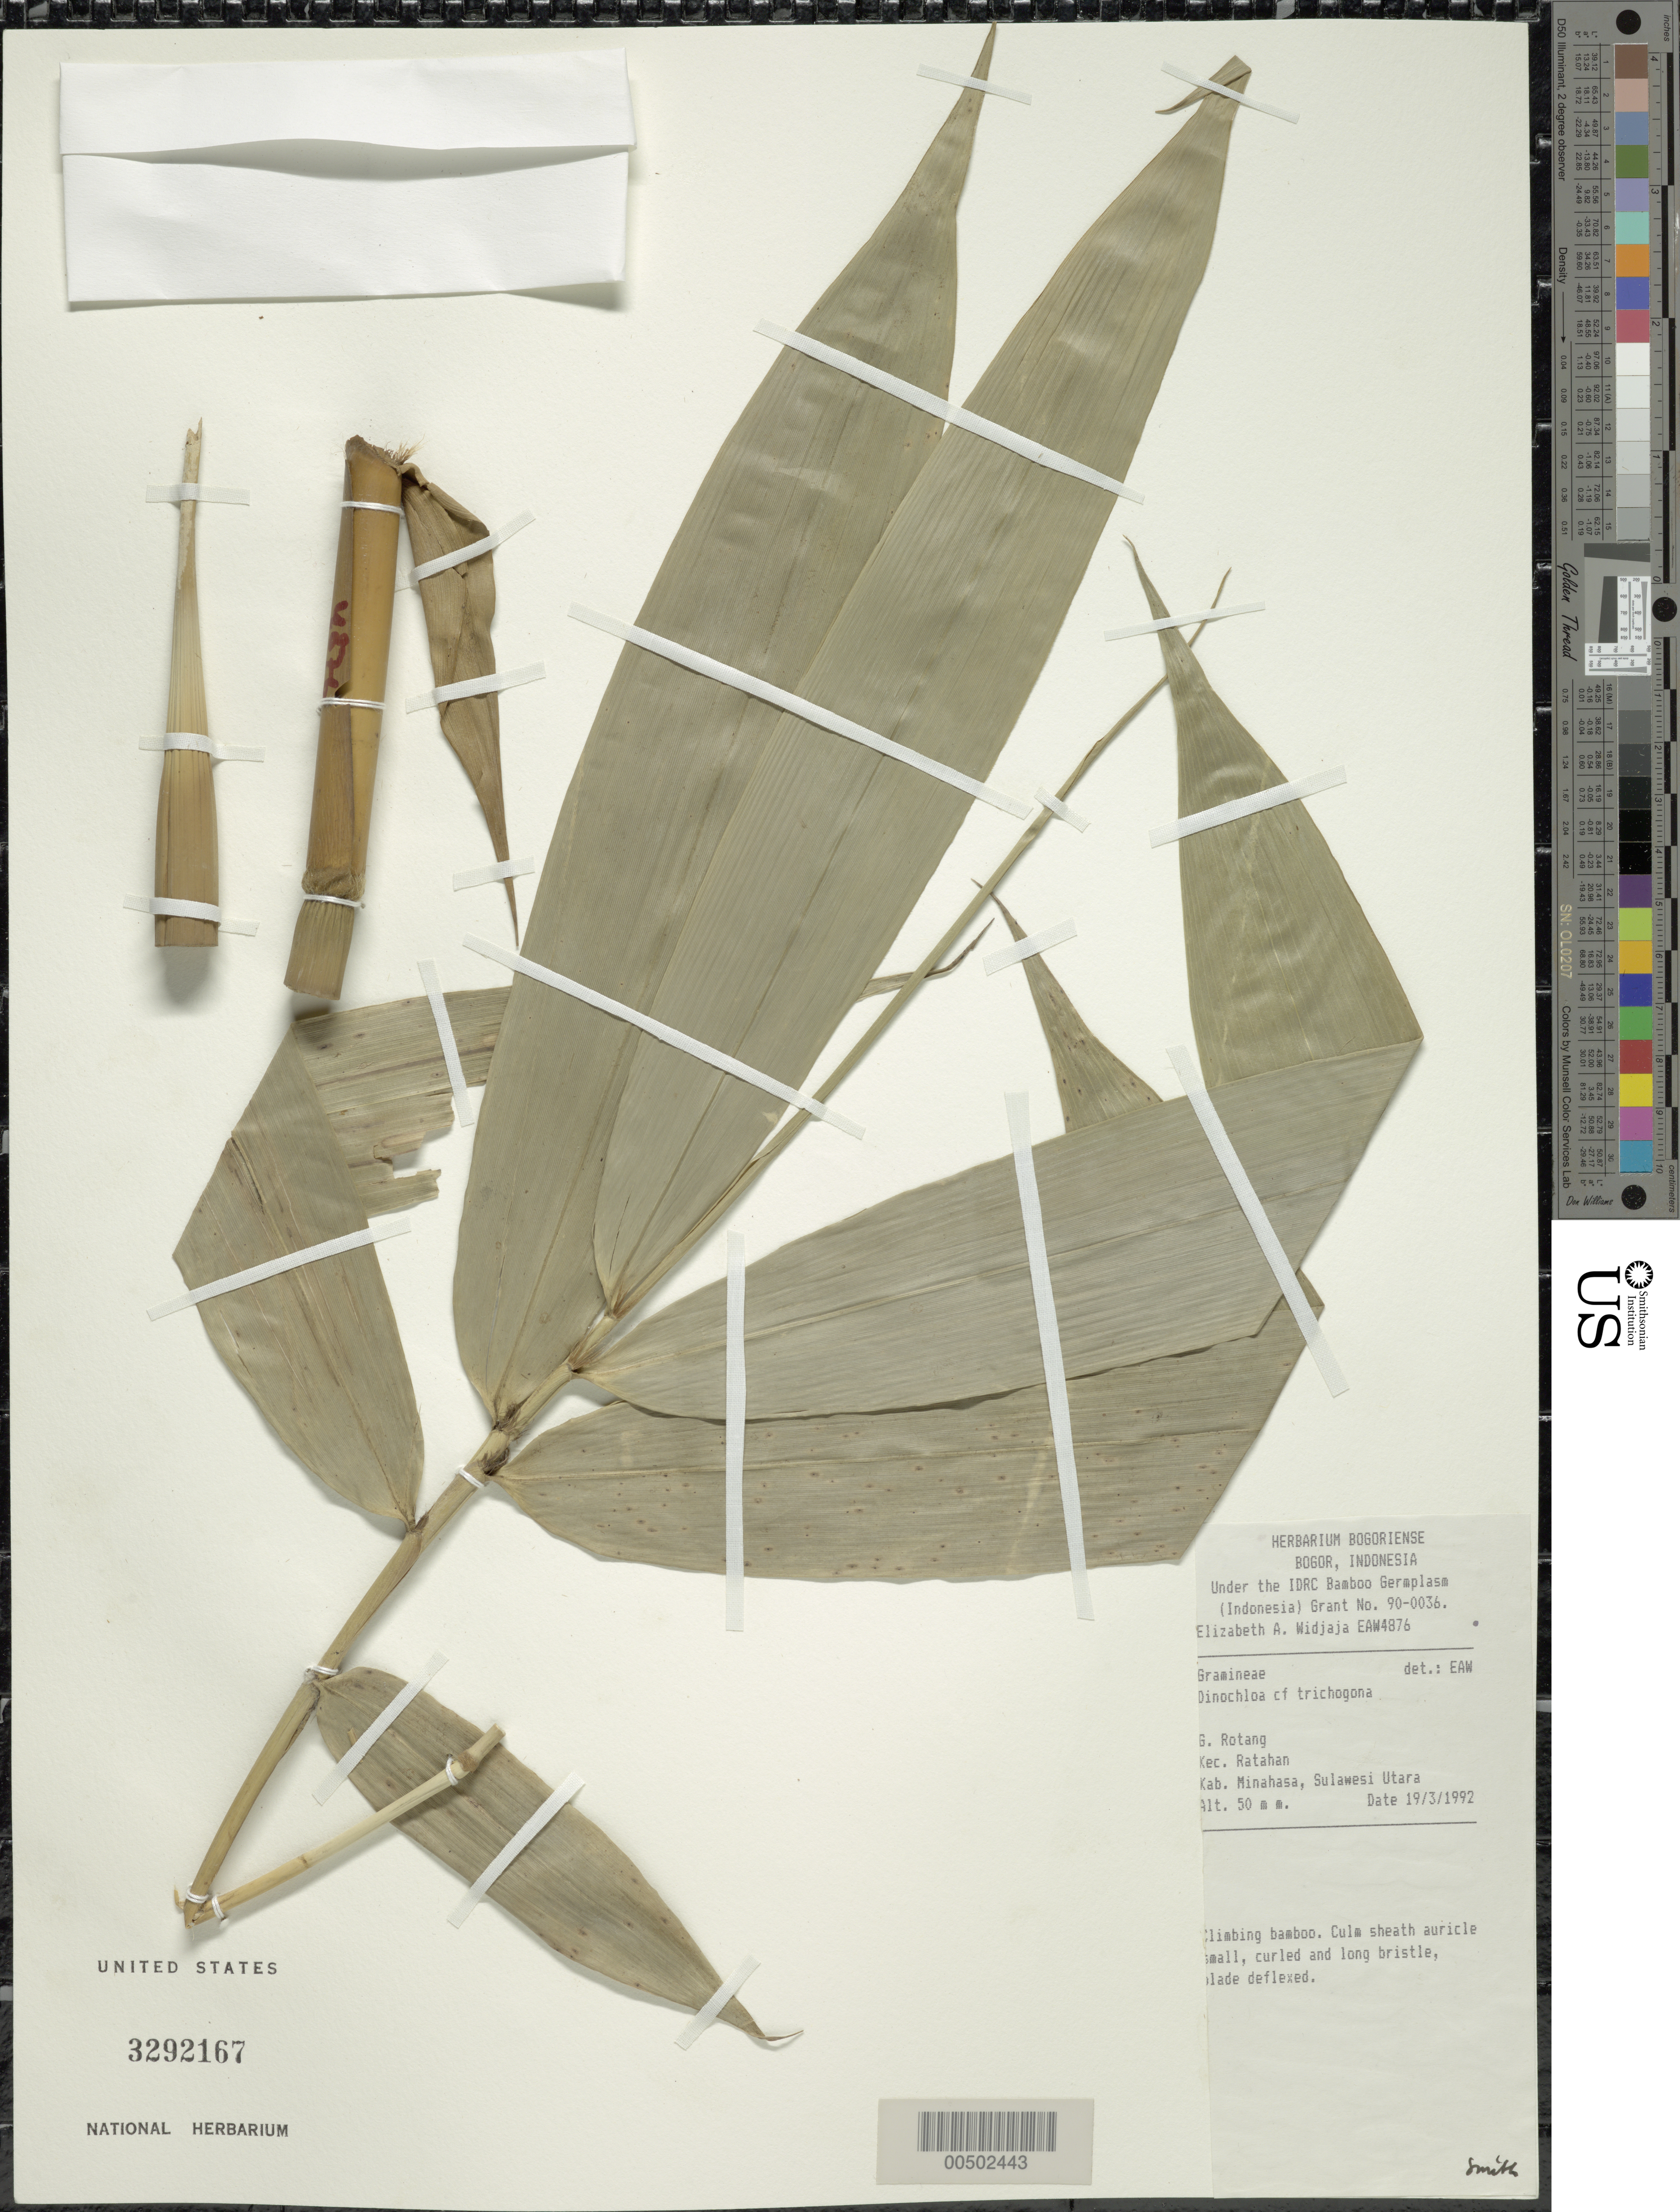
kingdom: Plantae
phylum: Tracheophyta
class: Liliopsida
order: Poales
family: Poaceae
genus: Dinochloa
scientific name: Dinochloa trichogona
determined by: Widjaja, E. A.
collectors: E. A. Widjaja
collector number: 4876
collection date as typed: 19 Mar 1992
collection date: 1992-03-19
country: Indonesia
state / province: Sulawesi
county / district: Sulawesi Utara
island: Sulawesi [Celebes]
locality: G. rotang, kec. ratahan, kab. minahasa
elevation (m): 50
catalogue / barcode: US 3292167